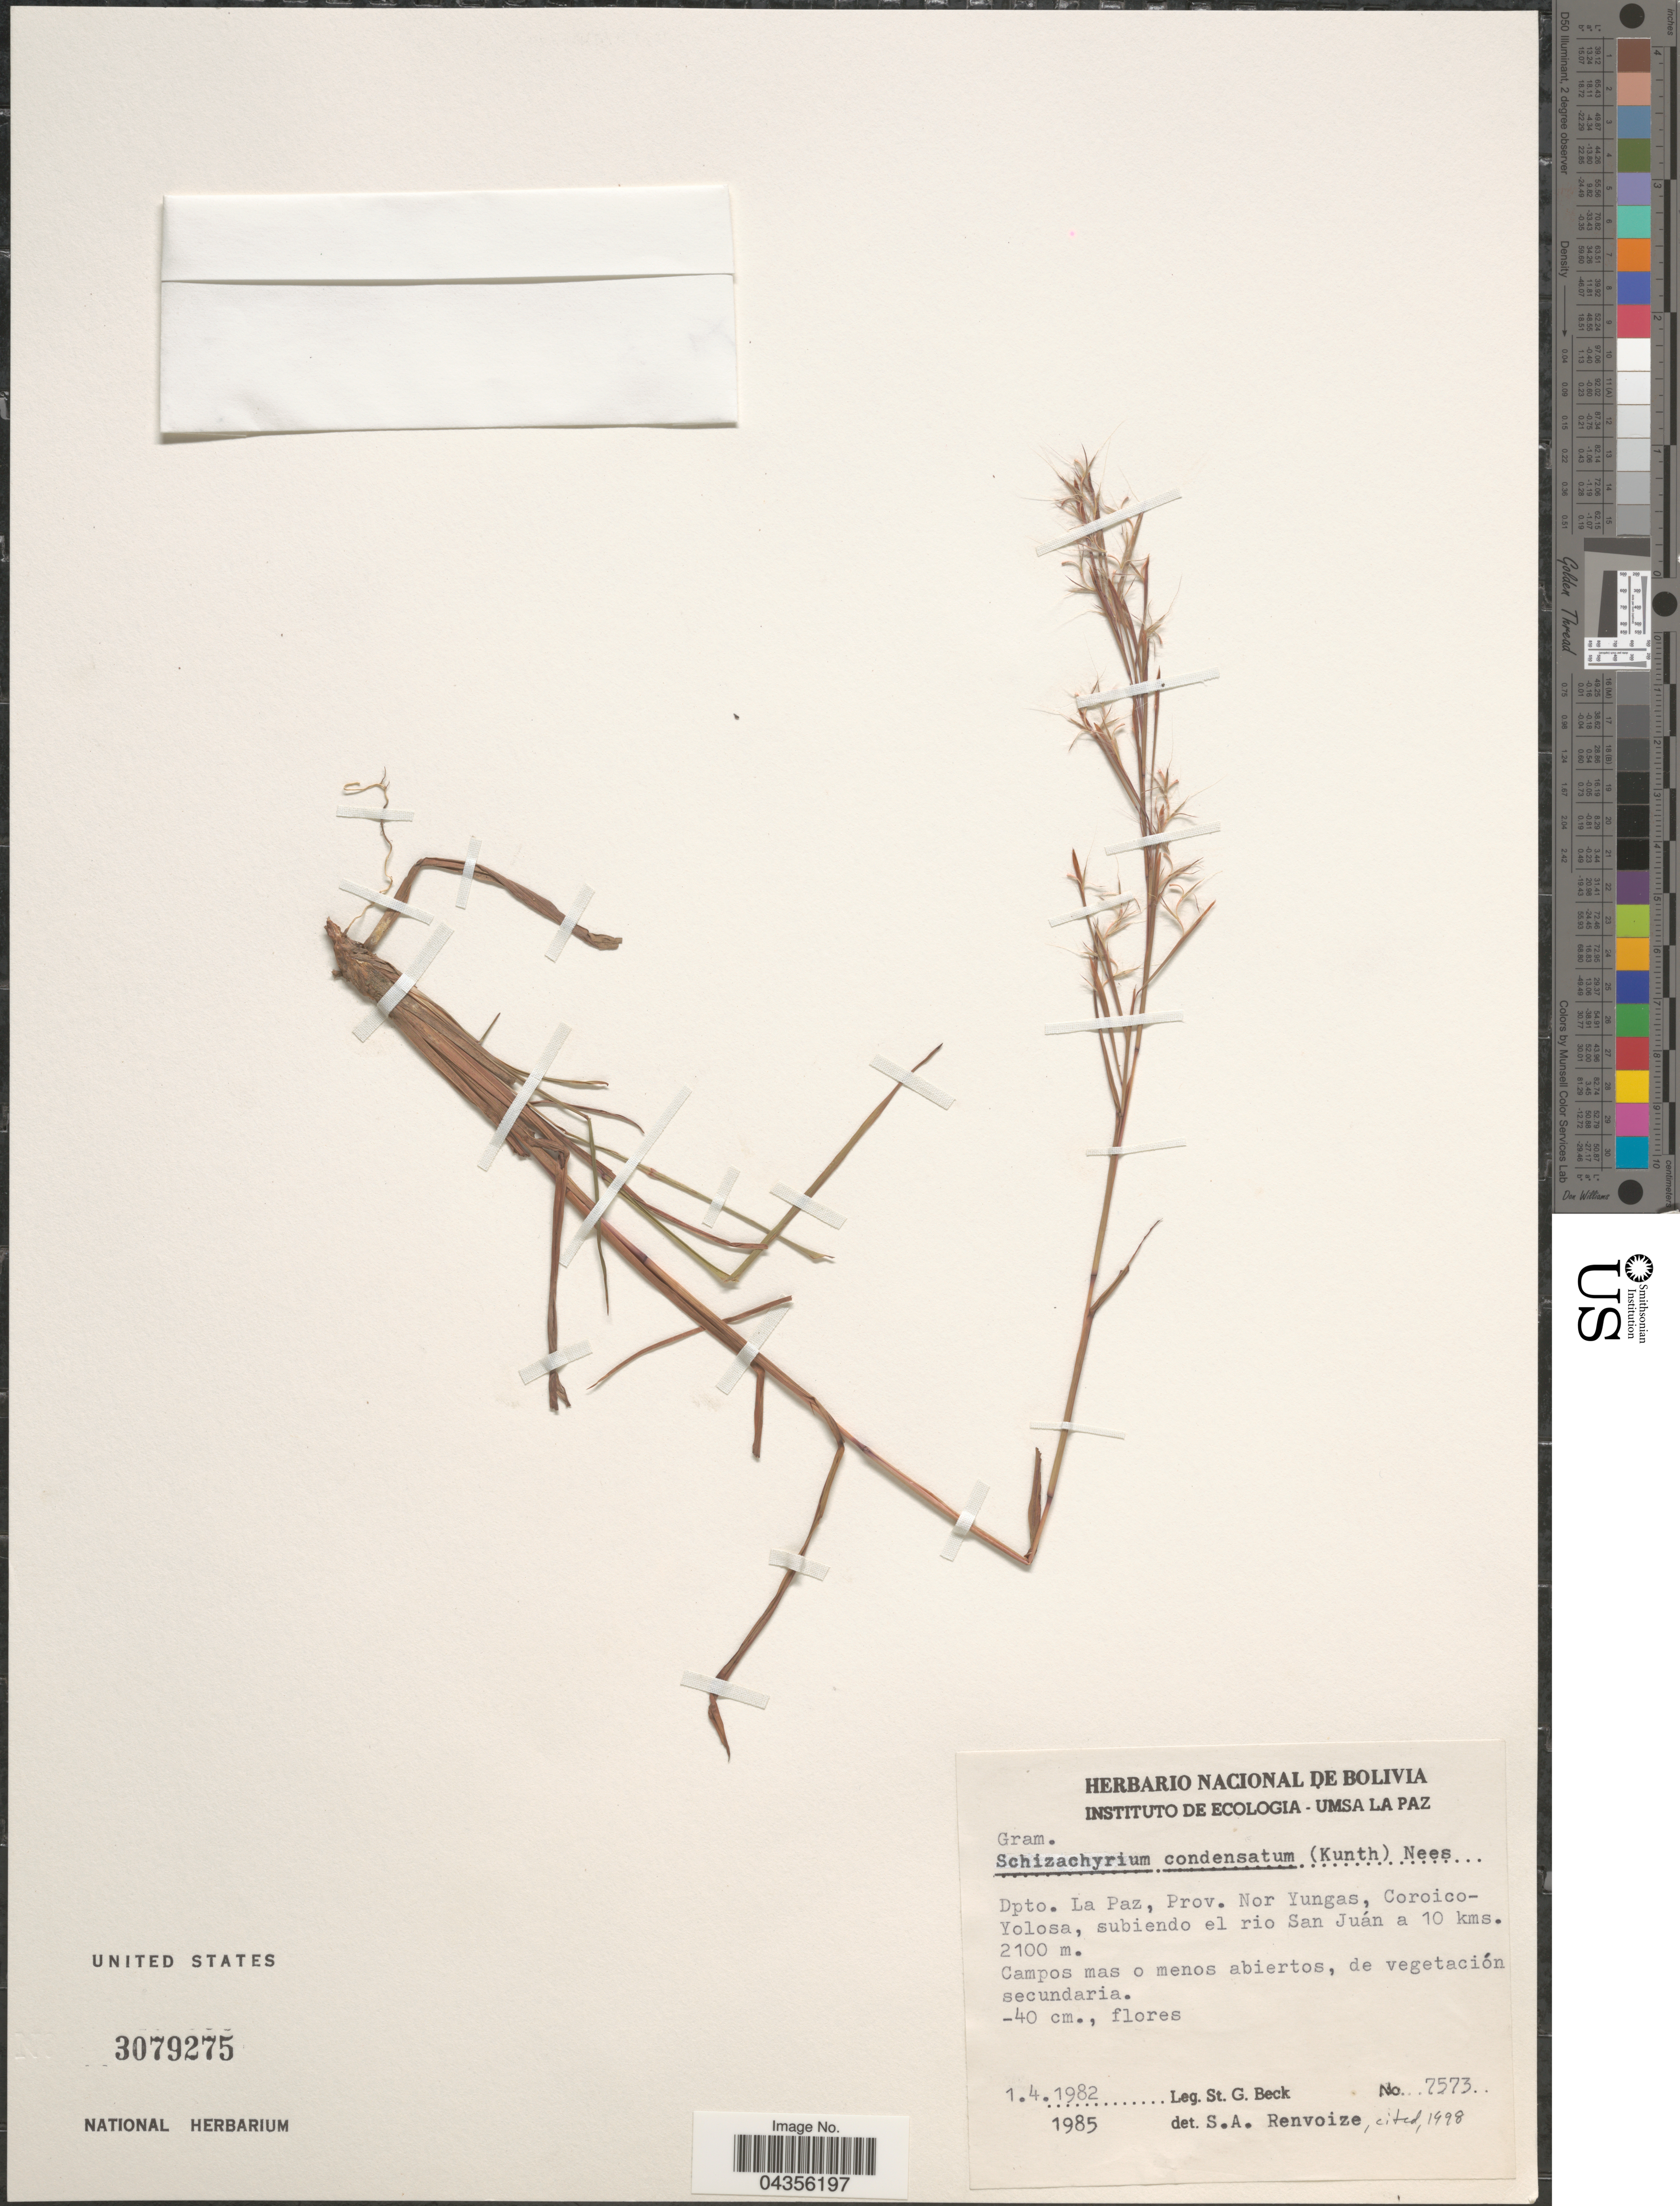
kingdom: Plantae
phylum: Tracheophyta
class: Liliopsida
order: Poales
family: Poaceae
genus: Schizachyrium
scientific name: Schizachyrium condensatum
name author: (Kunth) Nees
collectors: S. G. Beck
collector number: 7573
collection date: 1982-04-01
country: Bolivia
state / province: La Paz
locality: Dpto. La Paz, Prov. Nor Yungas, Coroico-Yolosa, subiendo el rio San Juán a 10 kms.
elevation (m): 2100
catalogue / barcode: US 3079275